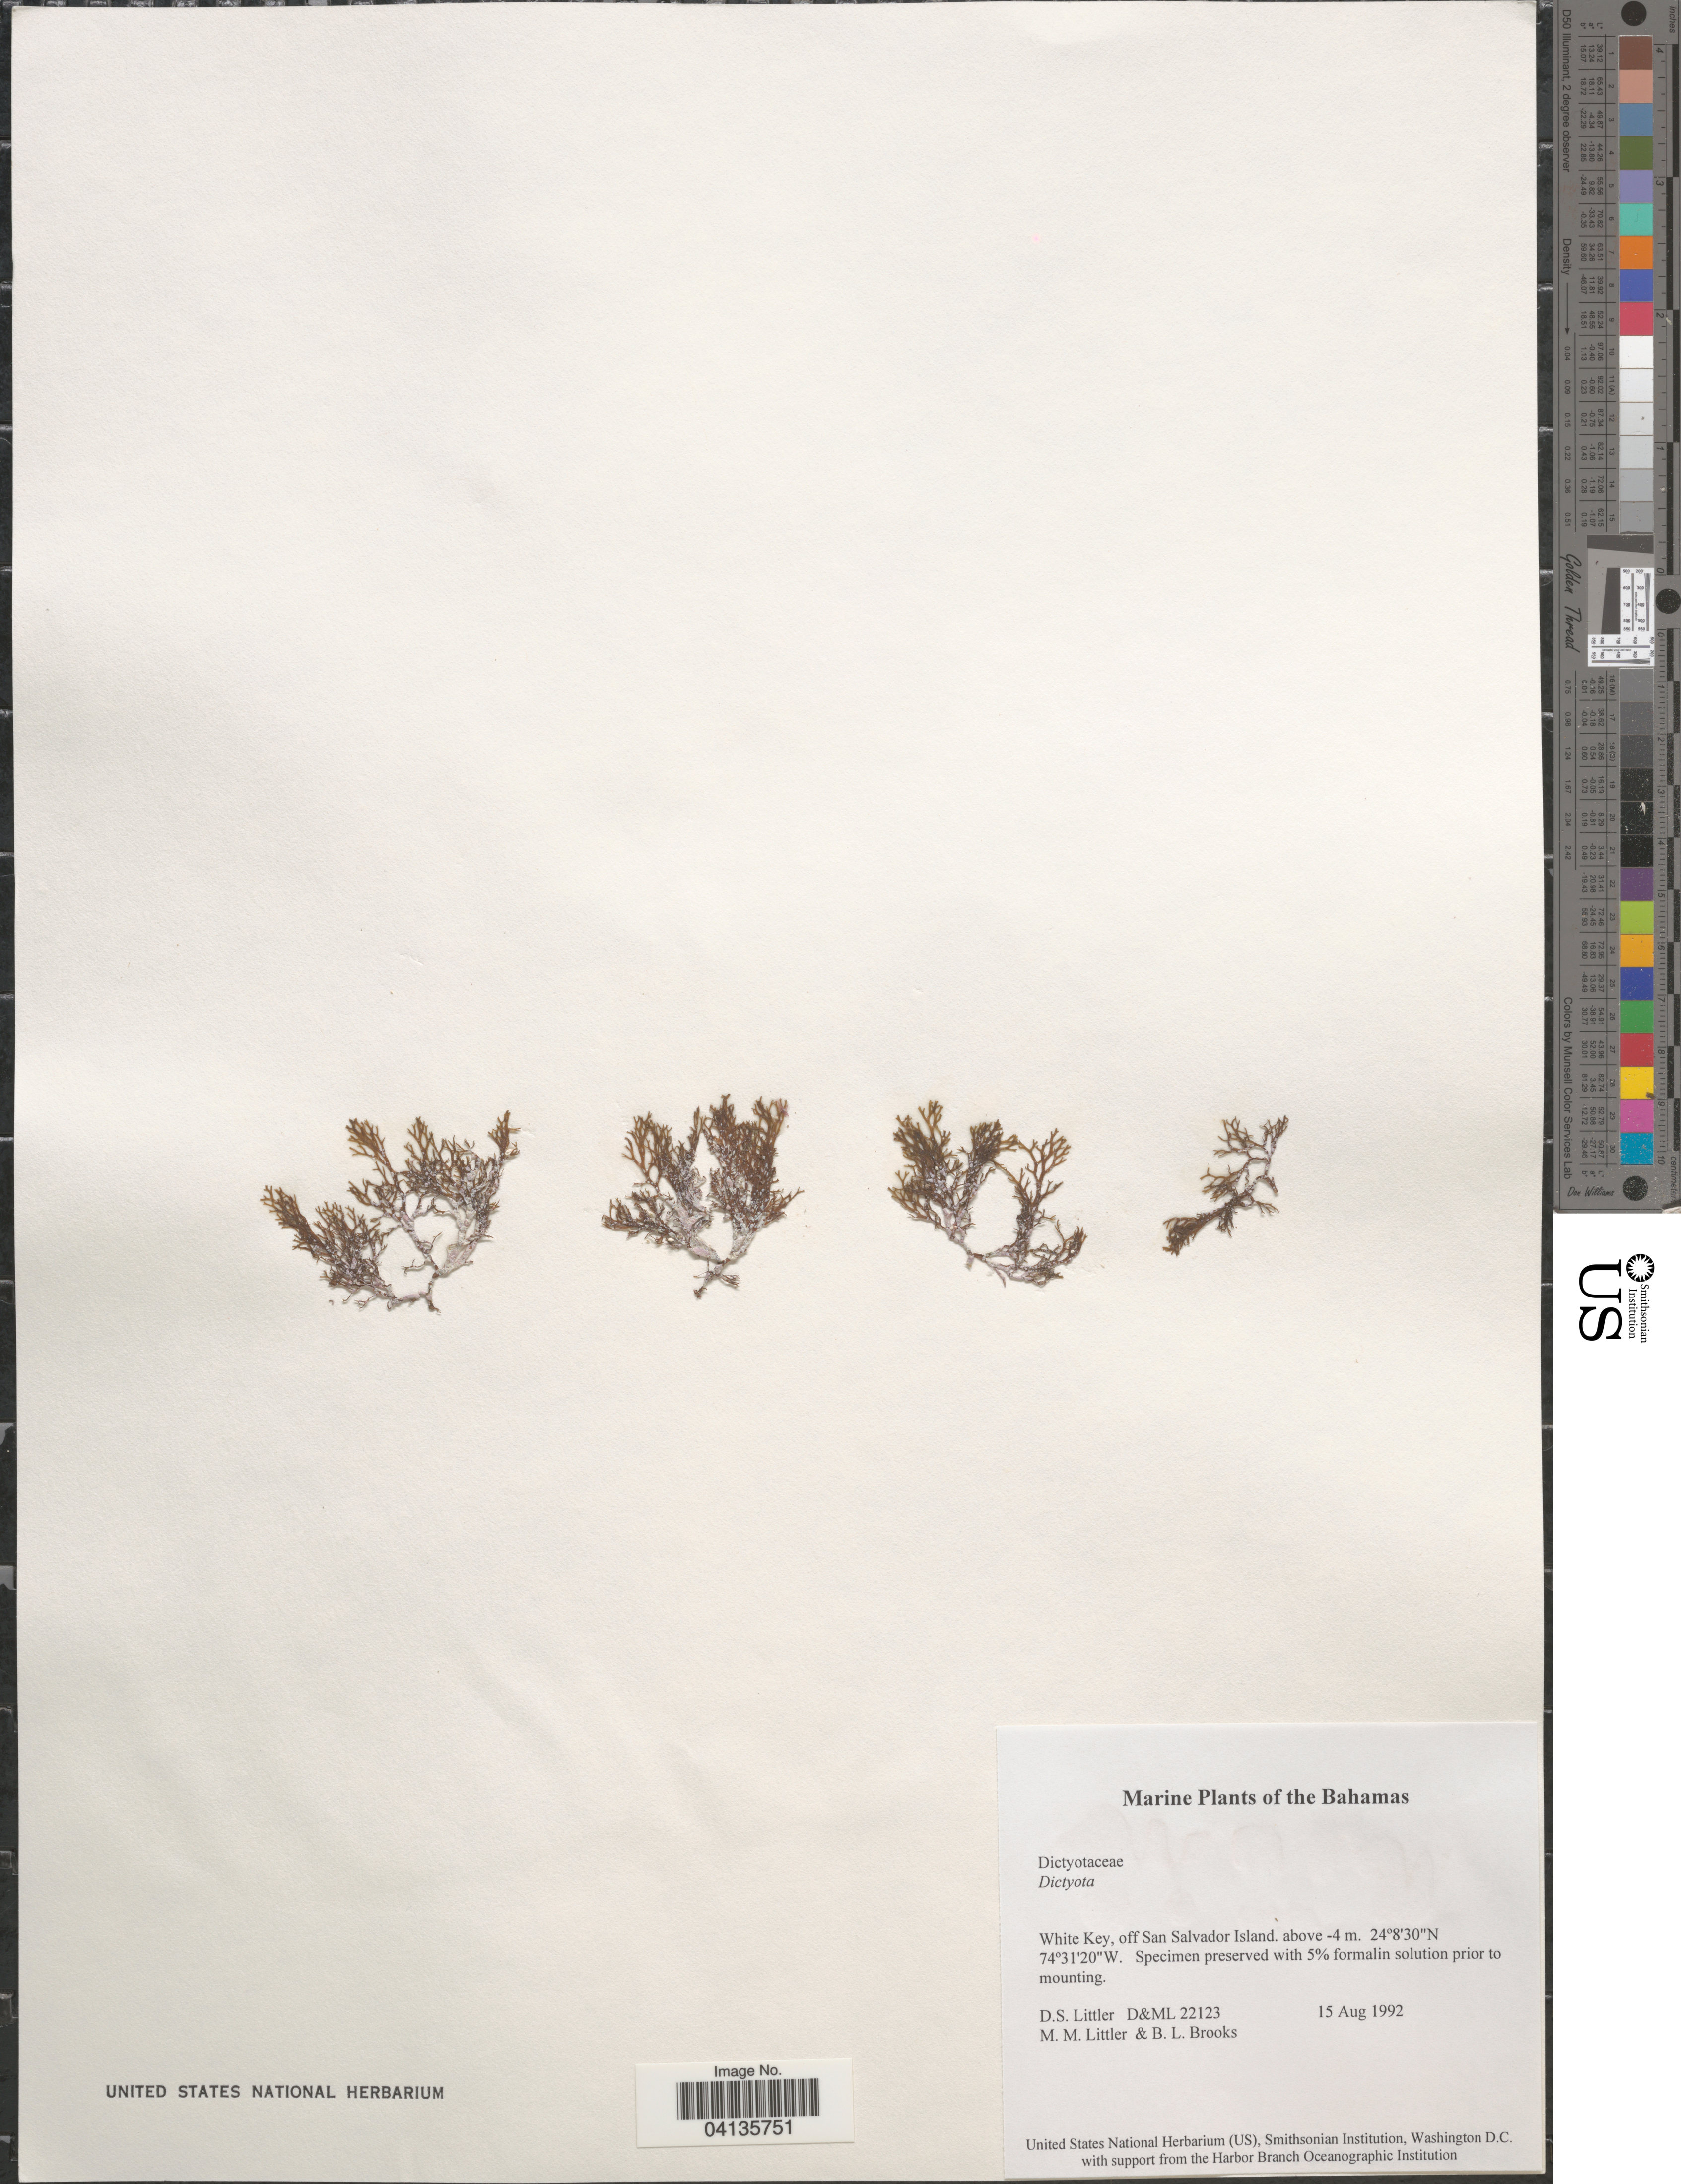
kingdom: Chromista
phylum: Ochrophyta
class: Phaeophyceae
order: Dictyotales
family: Dictyotaceae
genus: Dictyota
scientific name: Dictyota sp.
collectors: D. S. Littler & B. Brooks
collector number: D&ML22123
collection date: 1992-08-15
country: Bahamas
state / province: San Salvador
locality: White Key, off San Salvador Island.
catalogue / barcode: US 238556